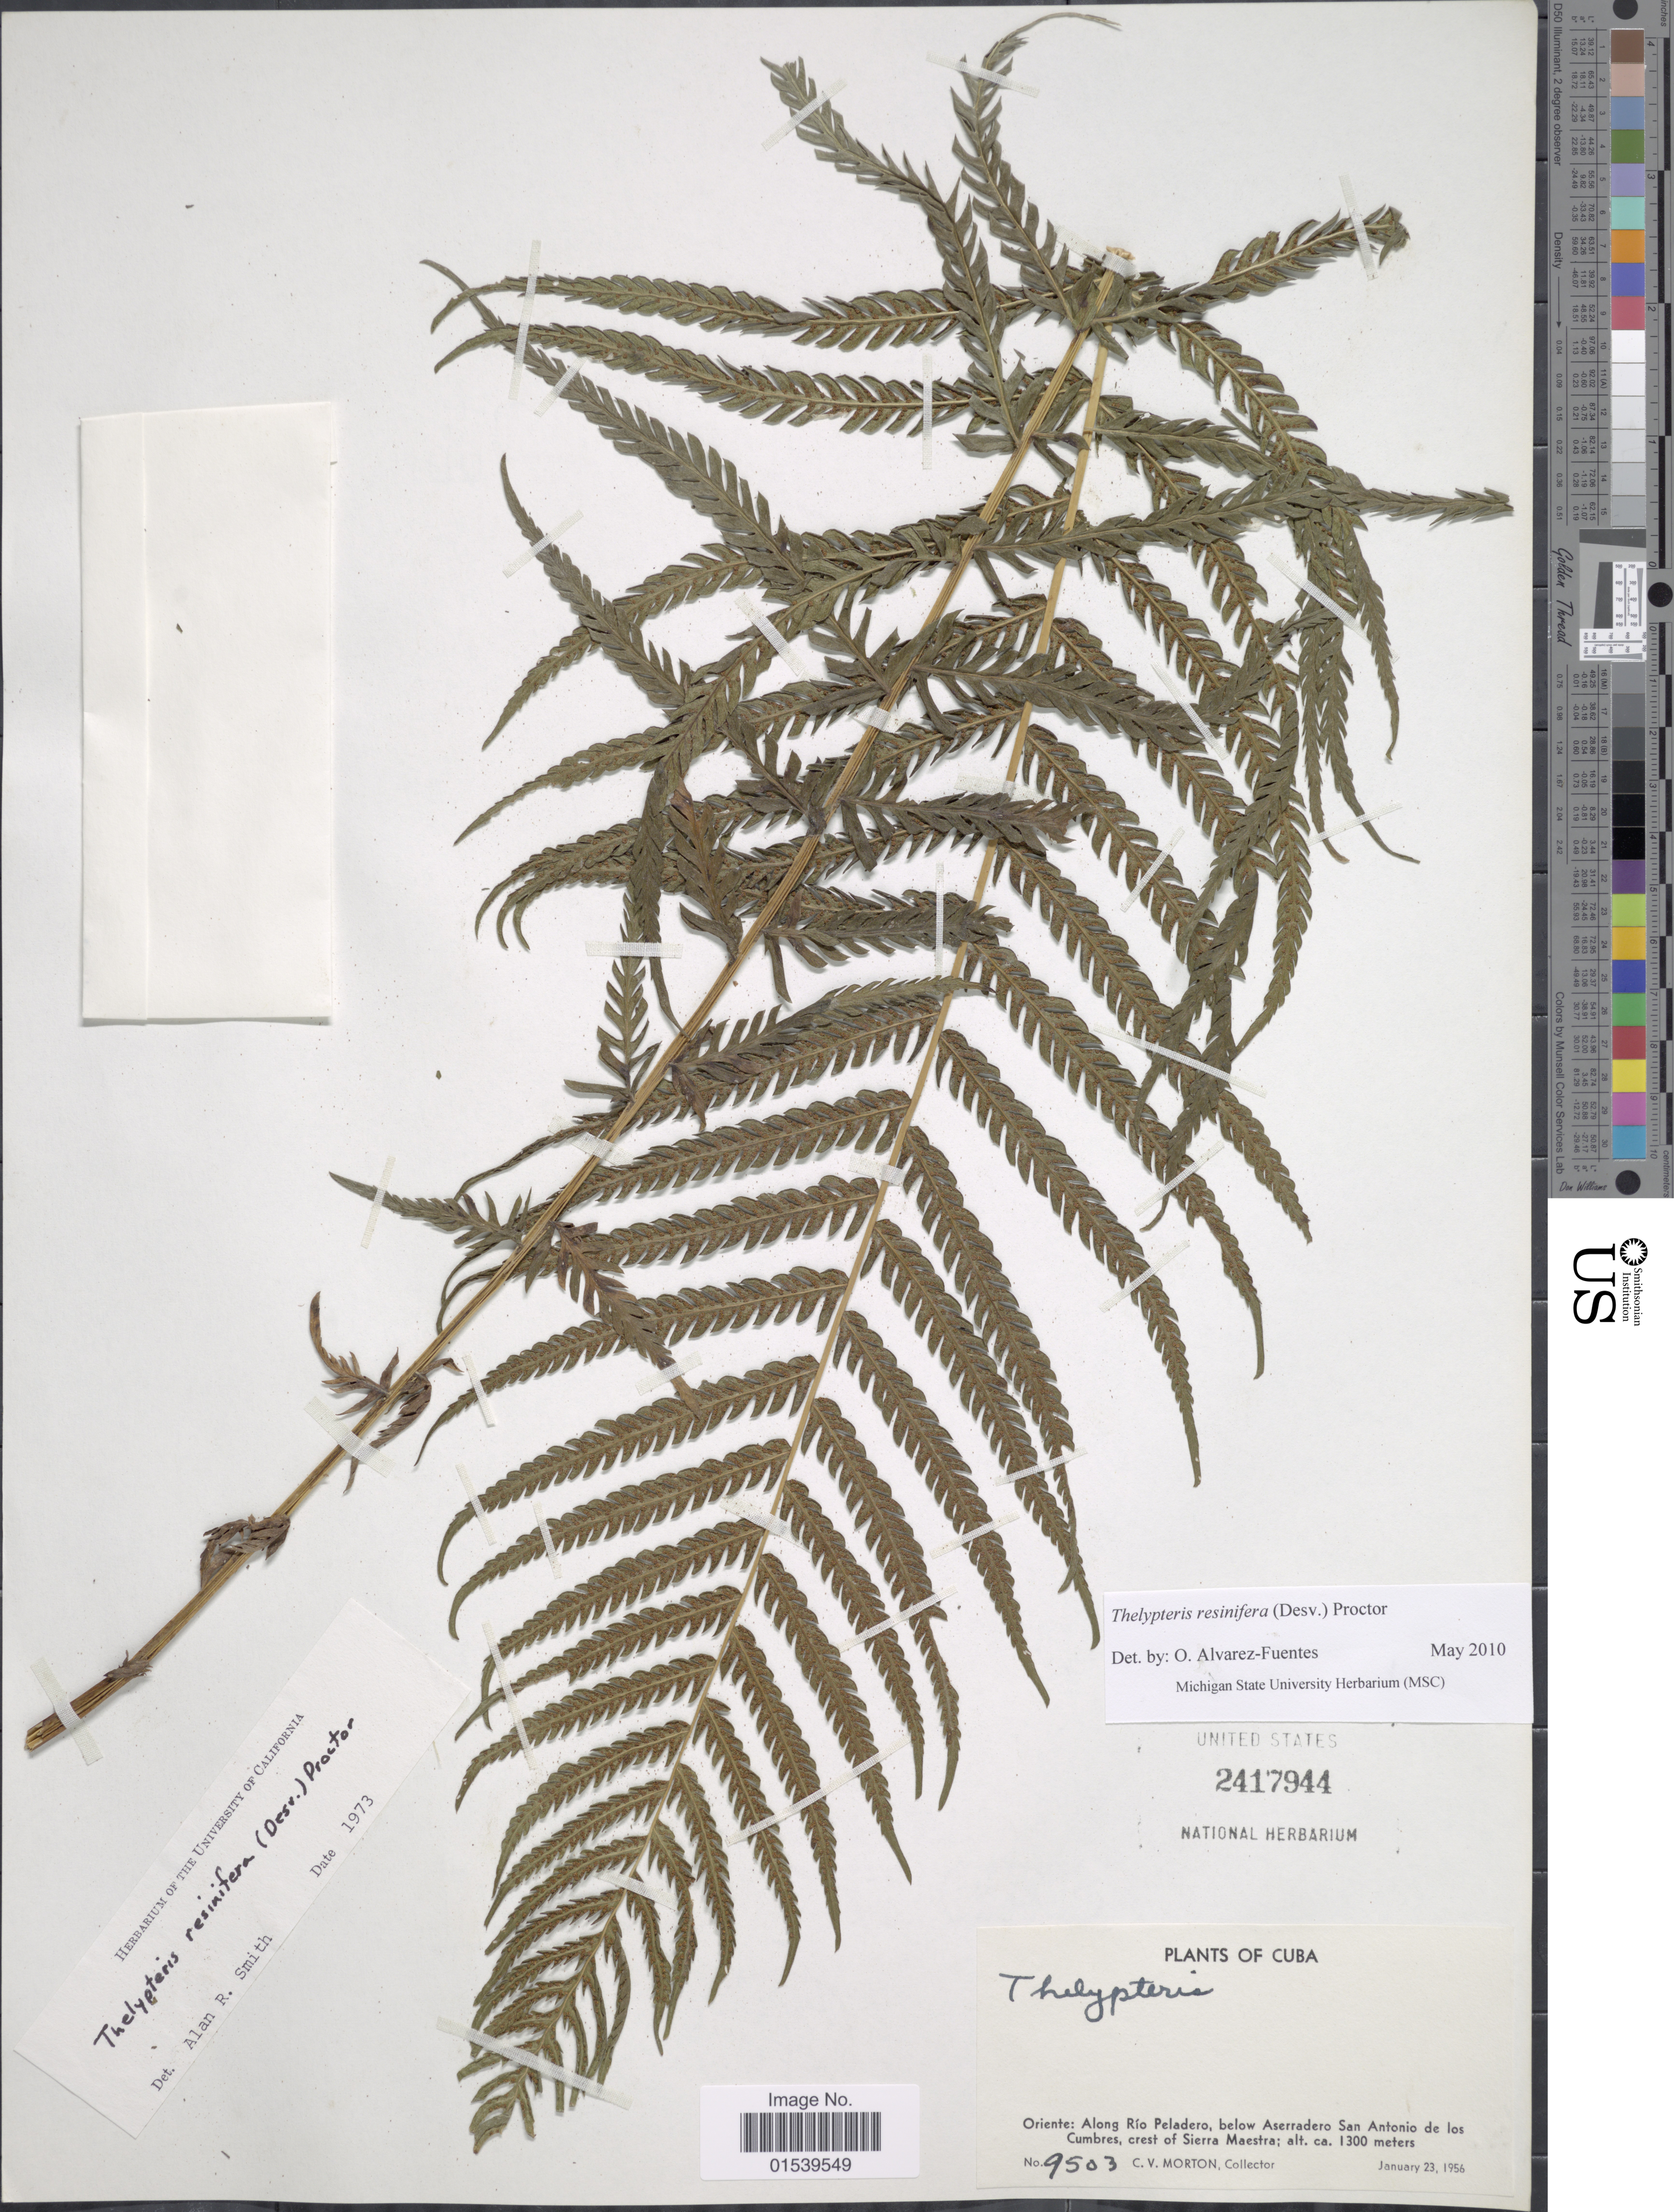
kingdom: Plantae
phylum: Tracheophyta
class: Polypodiopsida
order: Polypodiales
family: Thelypteridaceae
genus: Amauropelta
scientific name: Amauropelta resinifera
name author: (Desv.) Pic. Serm.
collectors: C. V. Morton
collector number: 9503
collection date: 1956-01-23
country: Cuba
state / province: Oriente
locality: Oriente: along Rio Peladero, below Asseradero San Antonio de los Cumbres, crest of Sierra Maestra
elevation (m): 1300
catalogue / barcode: US 2417944